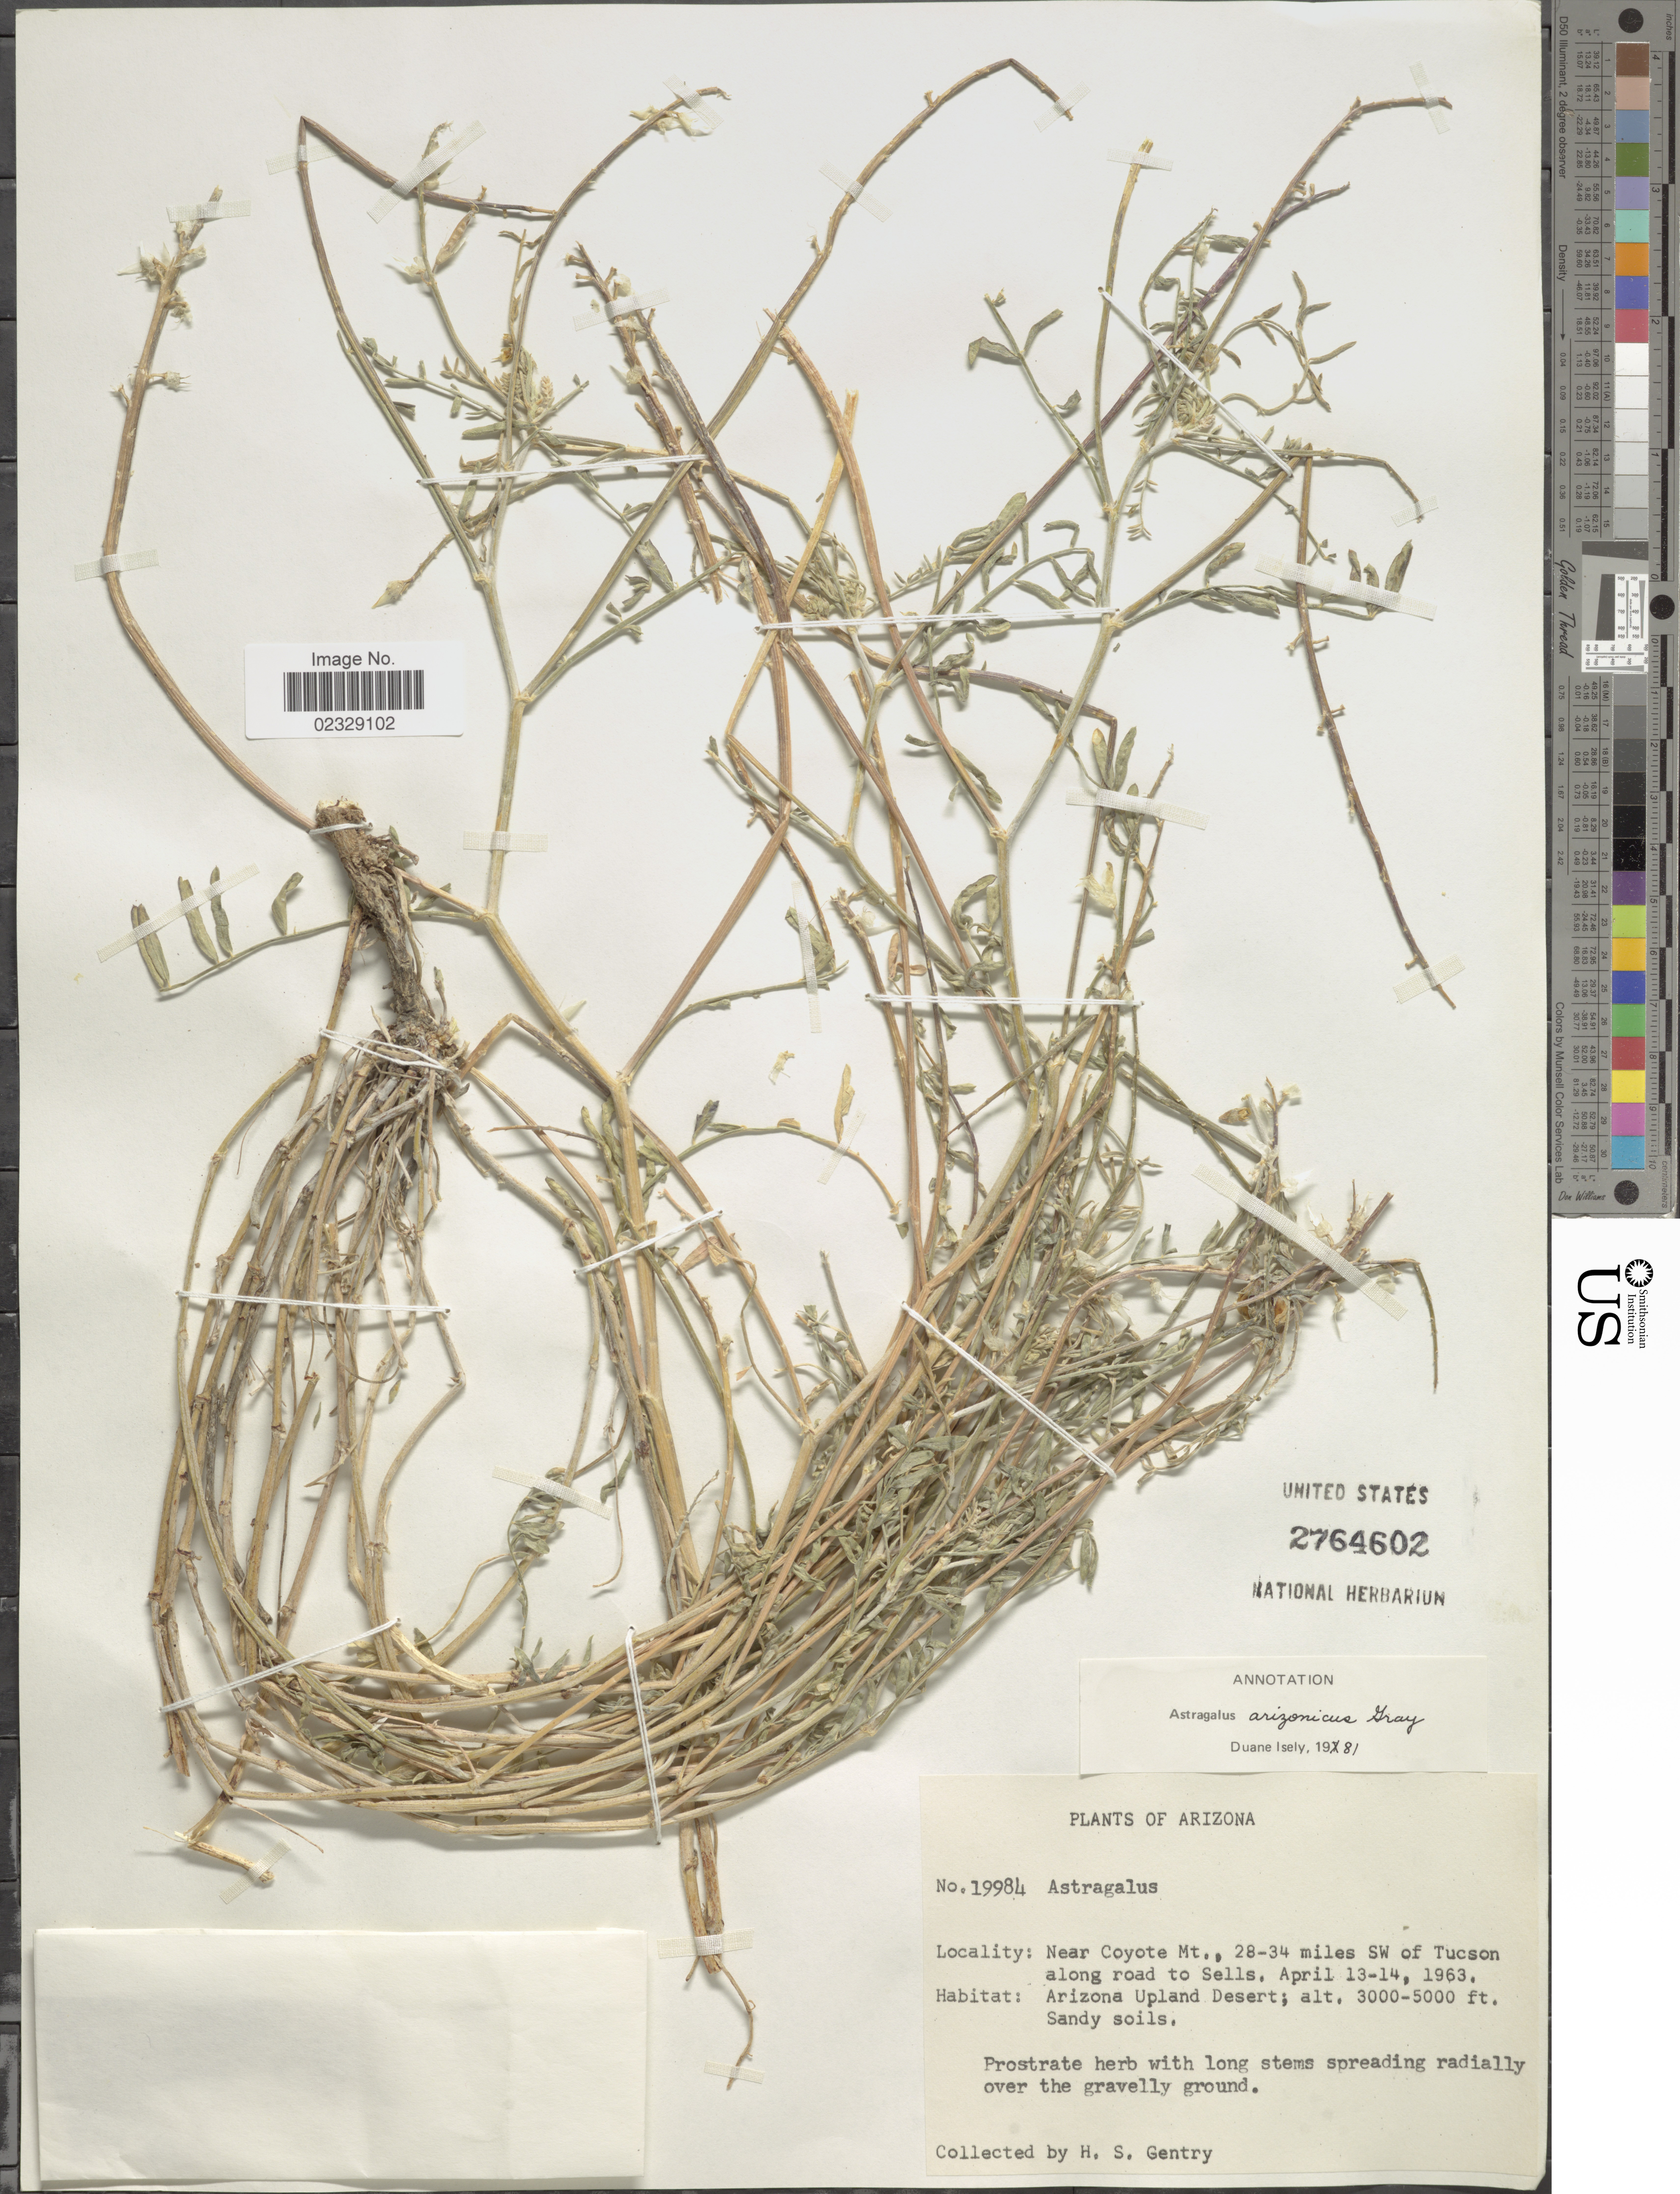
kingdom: Plantae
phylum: Tracheophyta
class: Magnoliopsida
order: Fabales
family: Fabaceae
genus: Astragalus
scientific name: Astragalus arizonicus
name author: A. Gray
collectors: H. S. Gentry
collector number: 19984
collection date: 1963-04-13/1963-04-14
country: United States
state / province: Arizona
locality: Near Coyote Mt. 28-34 miles SW of Tucson along road to Sells, Arizona Upland Desert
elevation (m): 914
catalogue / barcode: US 2764602